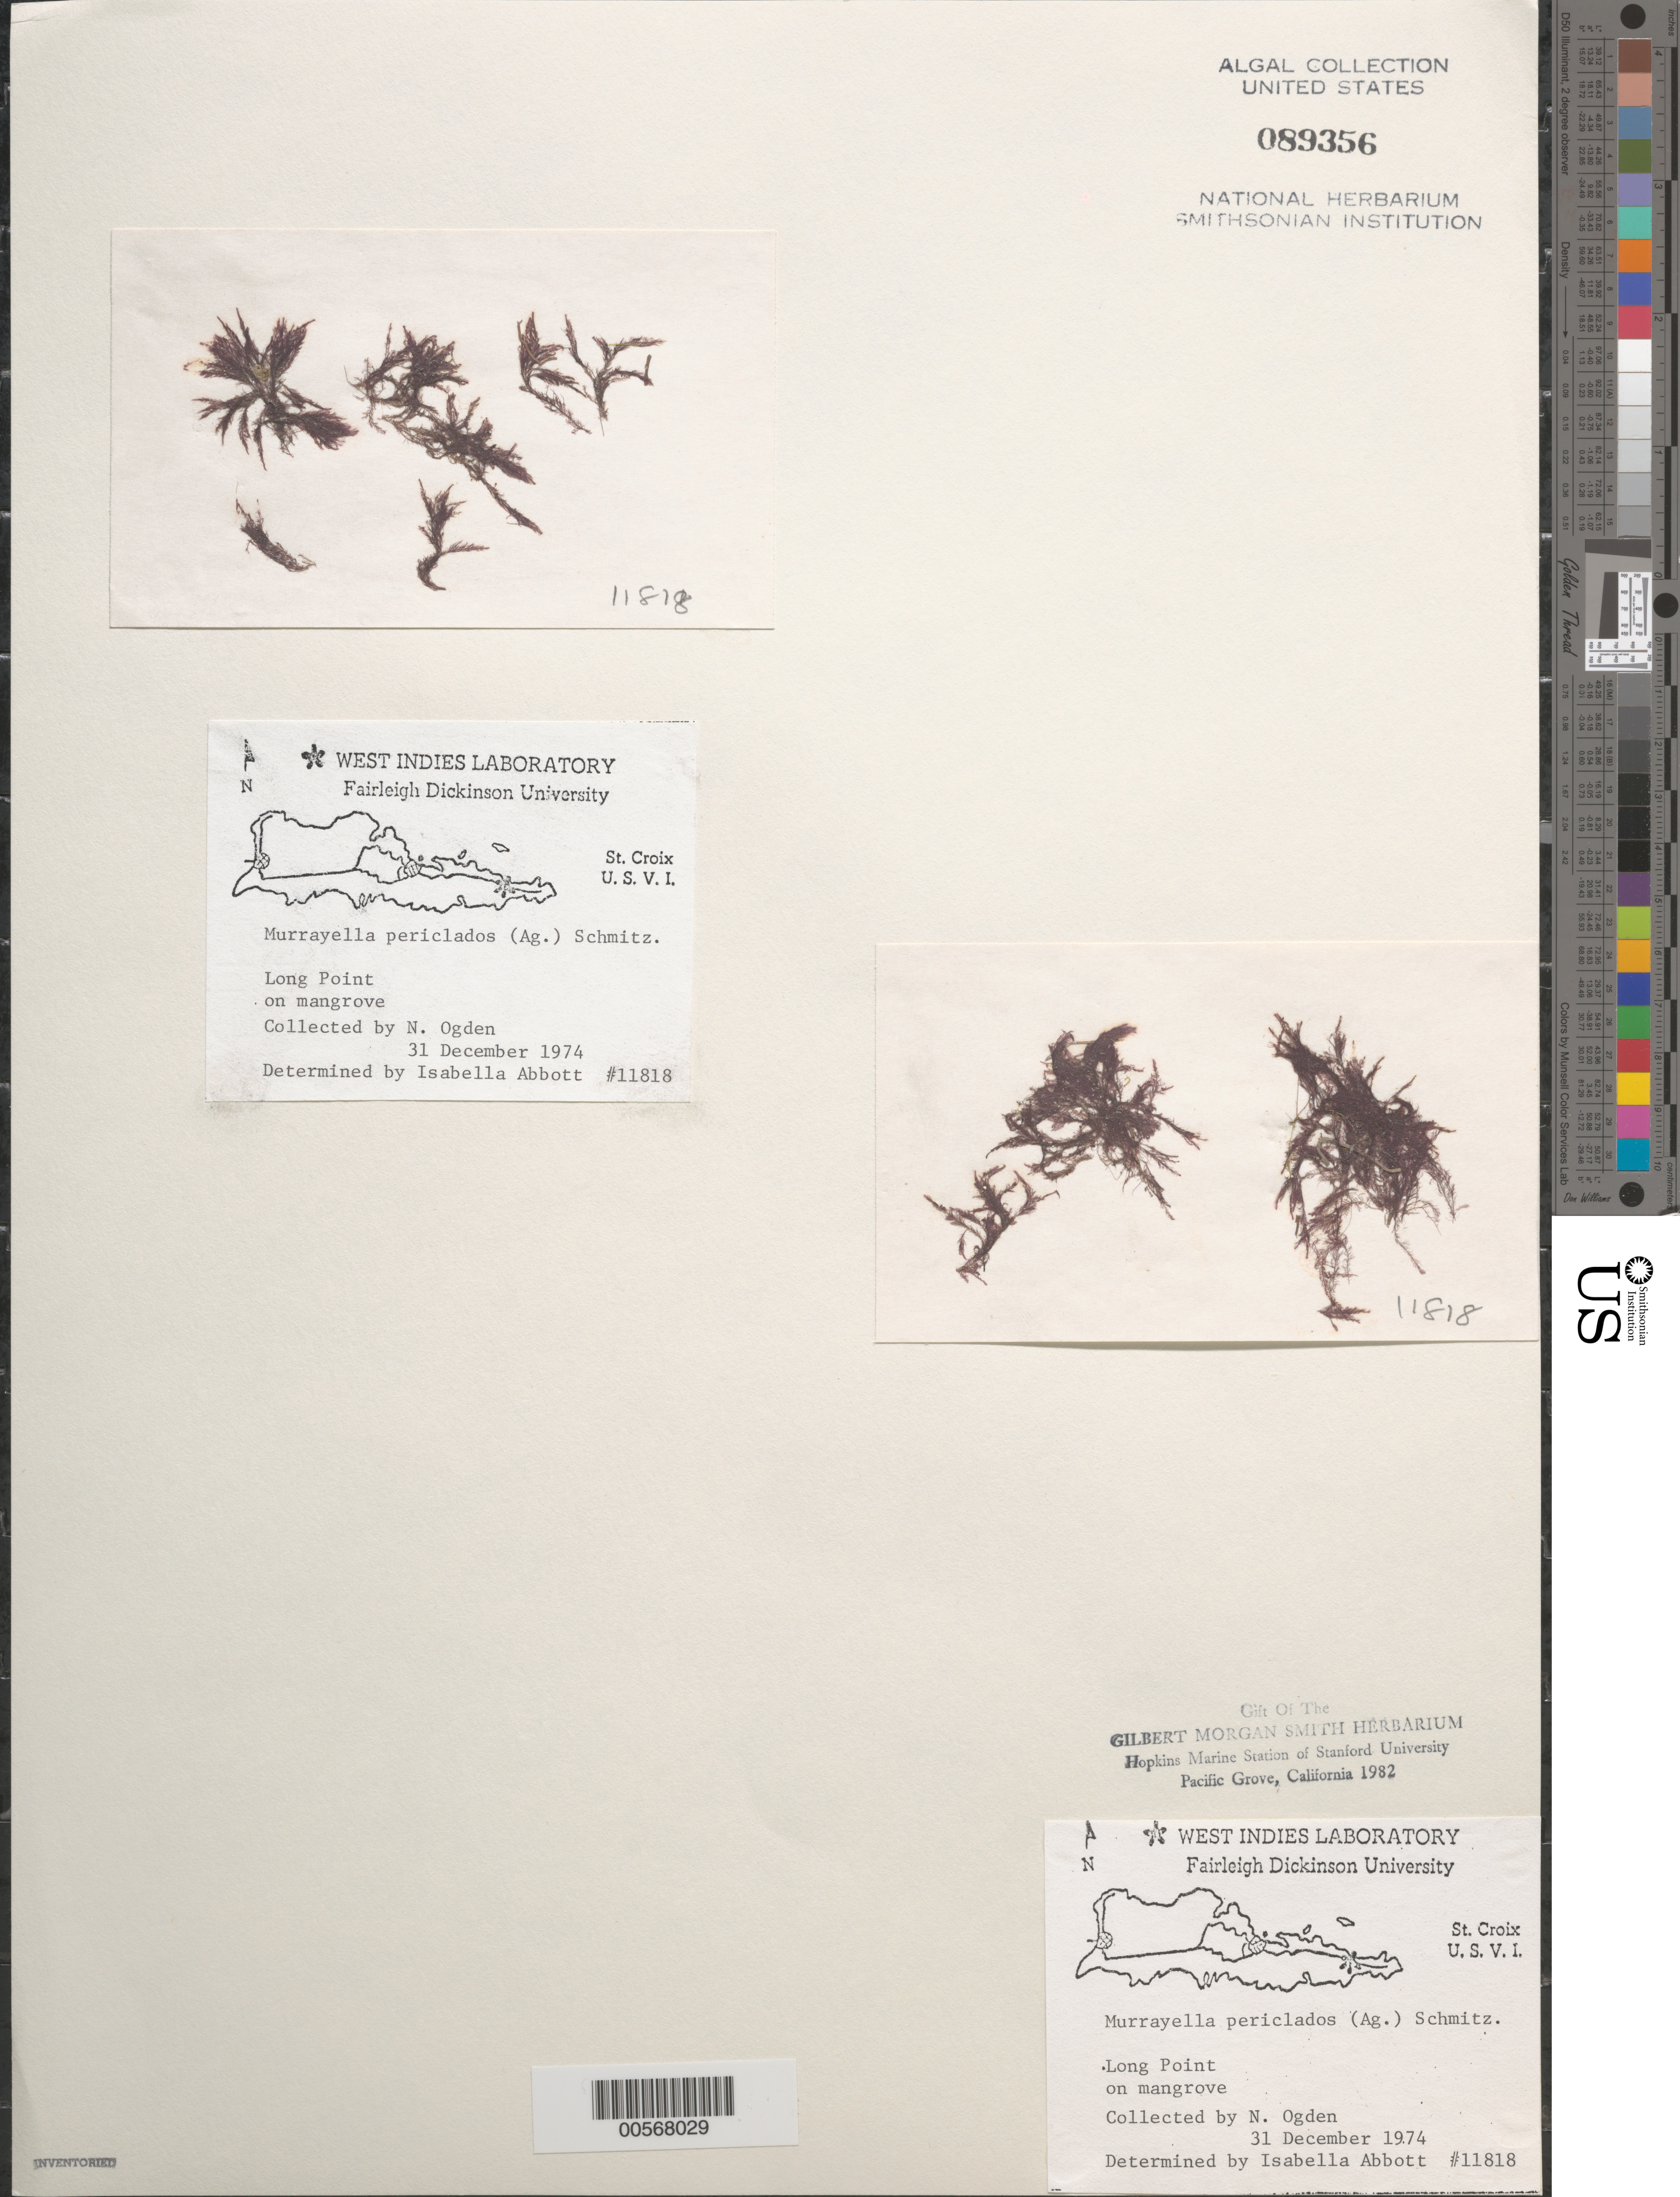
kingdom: Plantae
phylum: Rhodophyta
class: Florideophyceae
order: Ceramiales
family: Rhodomelaceae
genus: Murrayella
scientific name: Murrayella periclados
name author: (C. Agardh) F. Schmitz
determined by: Abbott, Isabella A.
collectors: N. Ogden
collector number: IAA 11818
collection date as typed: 31 Dec 1974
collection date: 1974-12-31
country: U.S. Virgin Islands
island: St. Croix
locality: Long Point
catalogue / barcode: US 89356